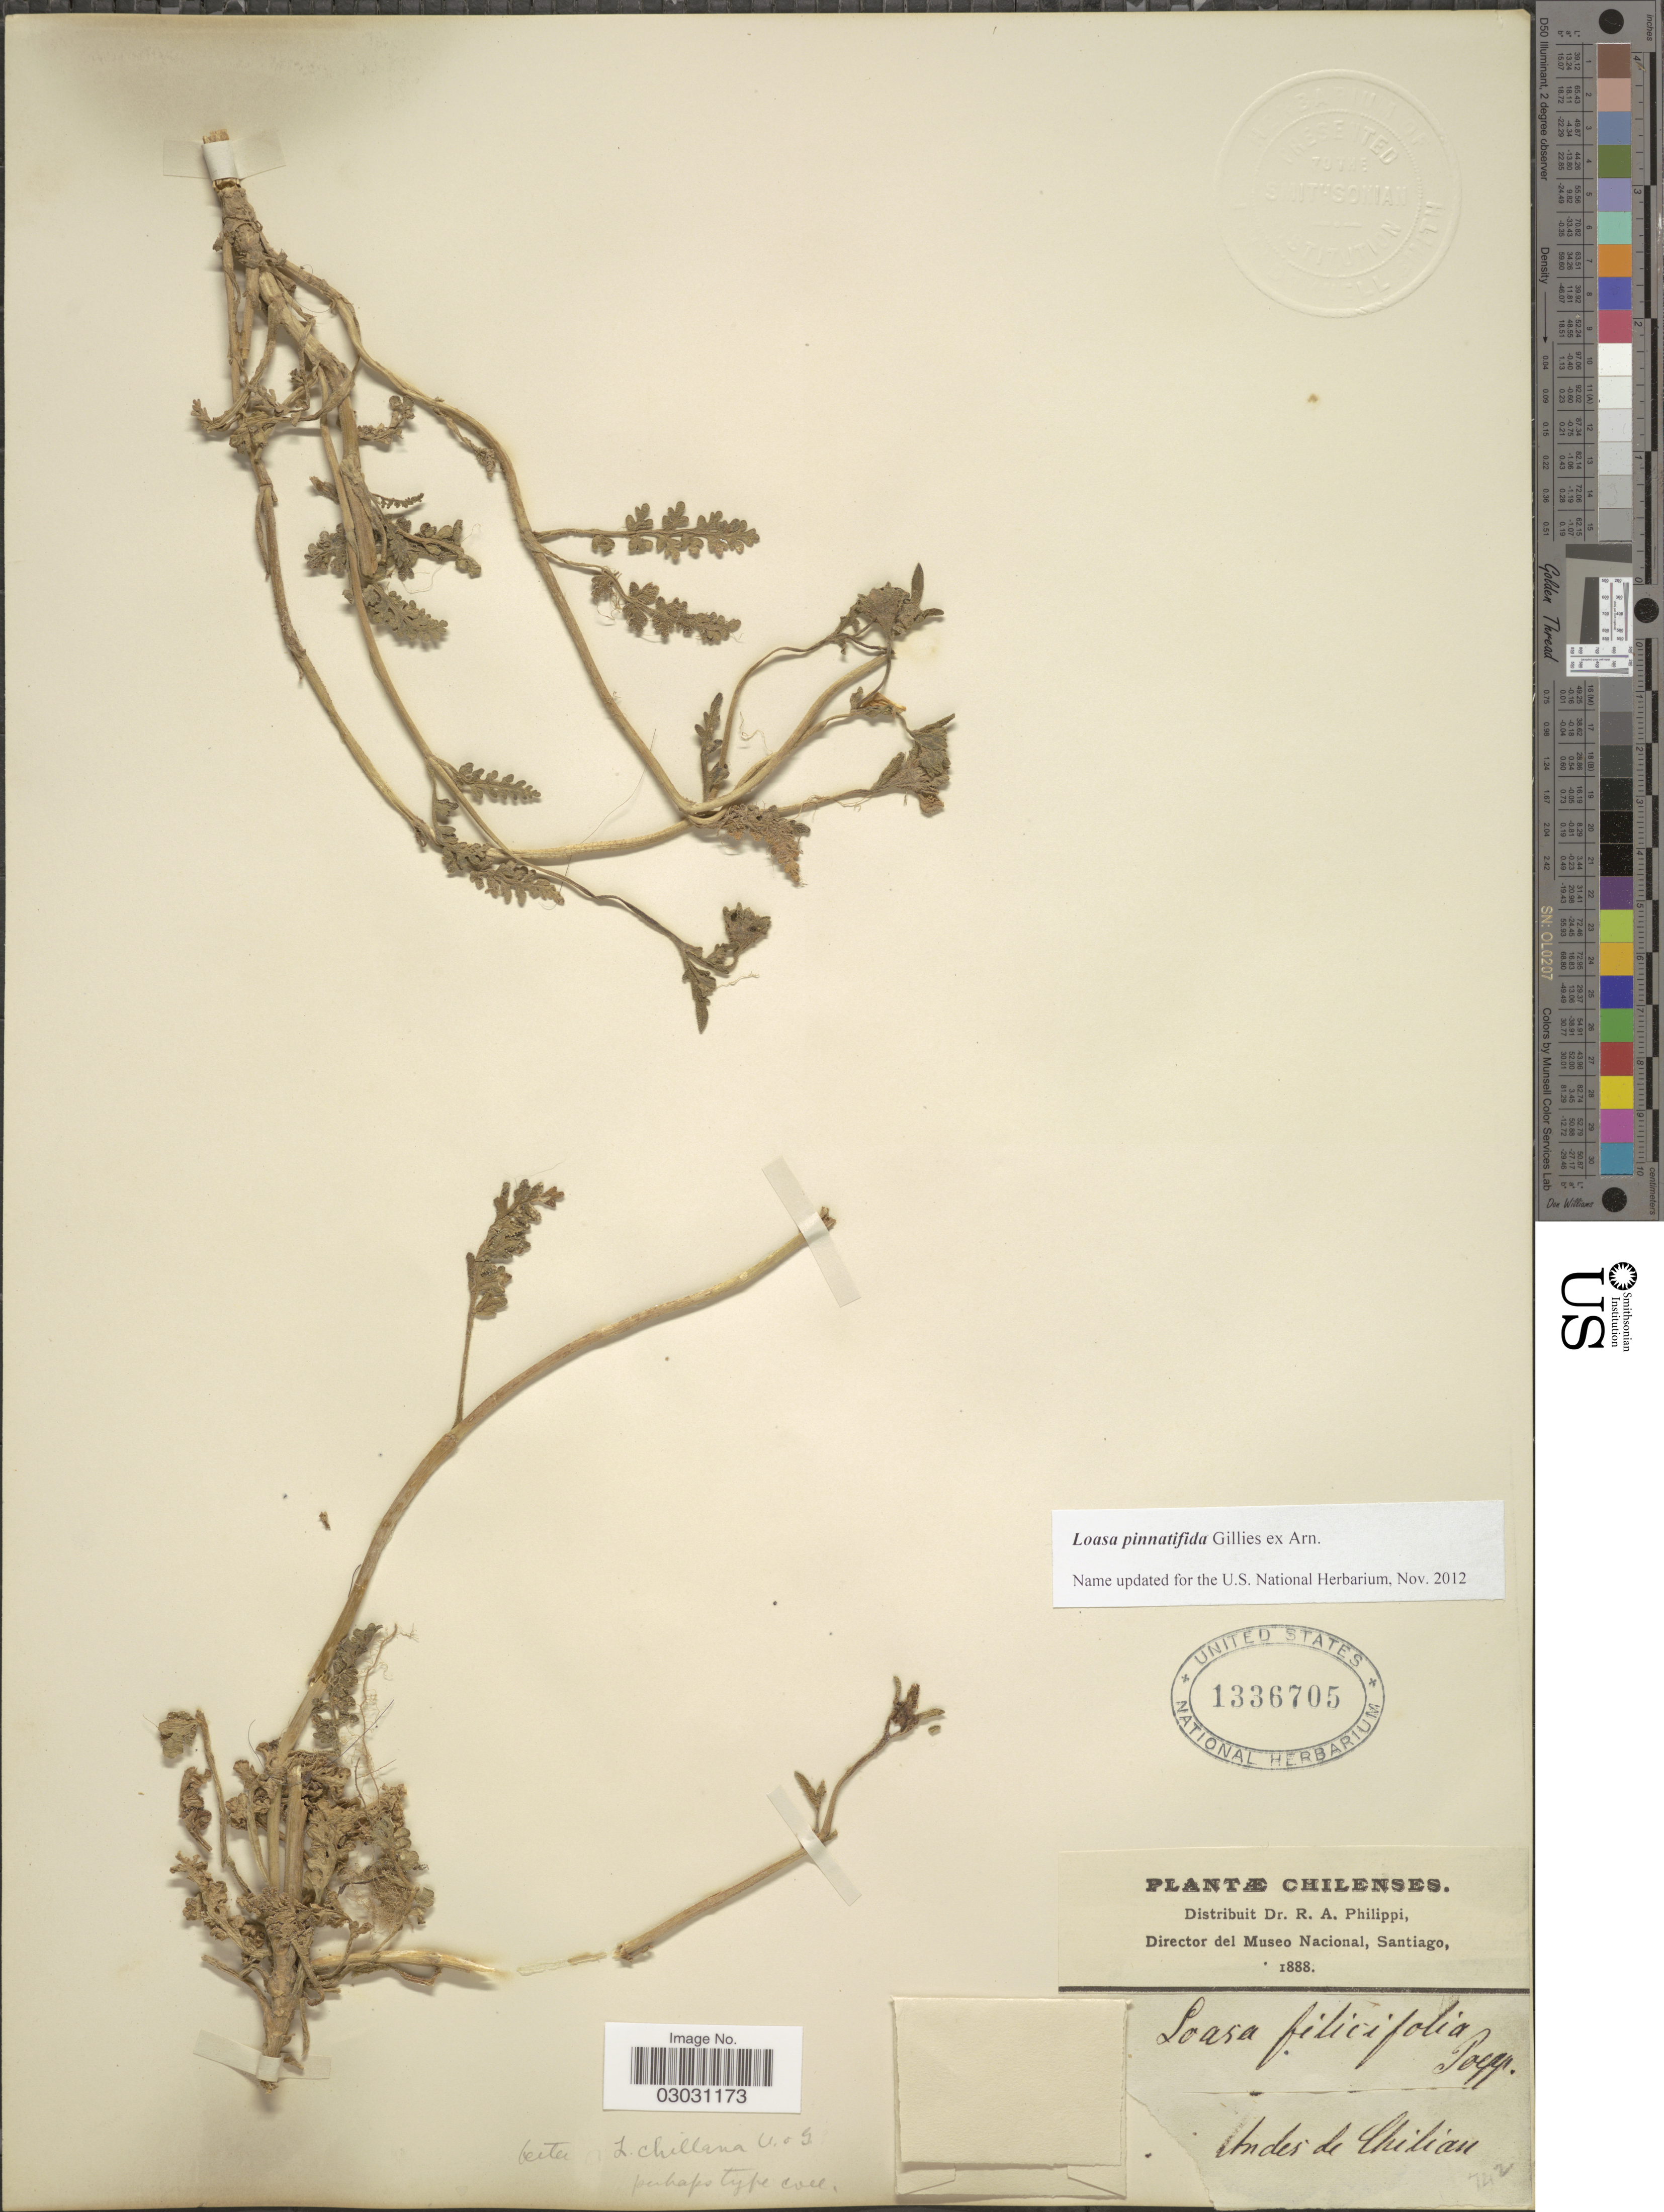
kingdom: Plantae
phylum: Tracheophyta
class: Magnoliopsida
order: Cornales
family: Loasaceae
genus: Pinnasa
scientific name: Pinnasa pinnatifida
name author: (Gillies ex Arn.) Weigend & R. H. Acuña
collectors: R. A. Philippi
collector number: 742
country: Chile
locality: Andes de Chilian.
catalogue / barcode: US 1336705